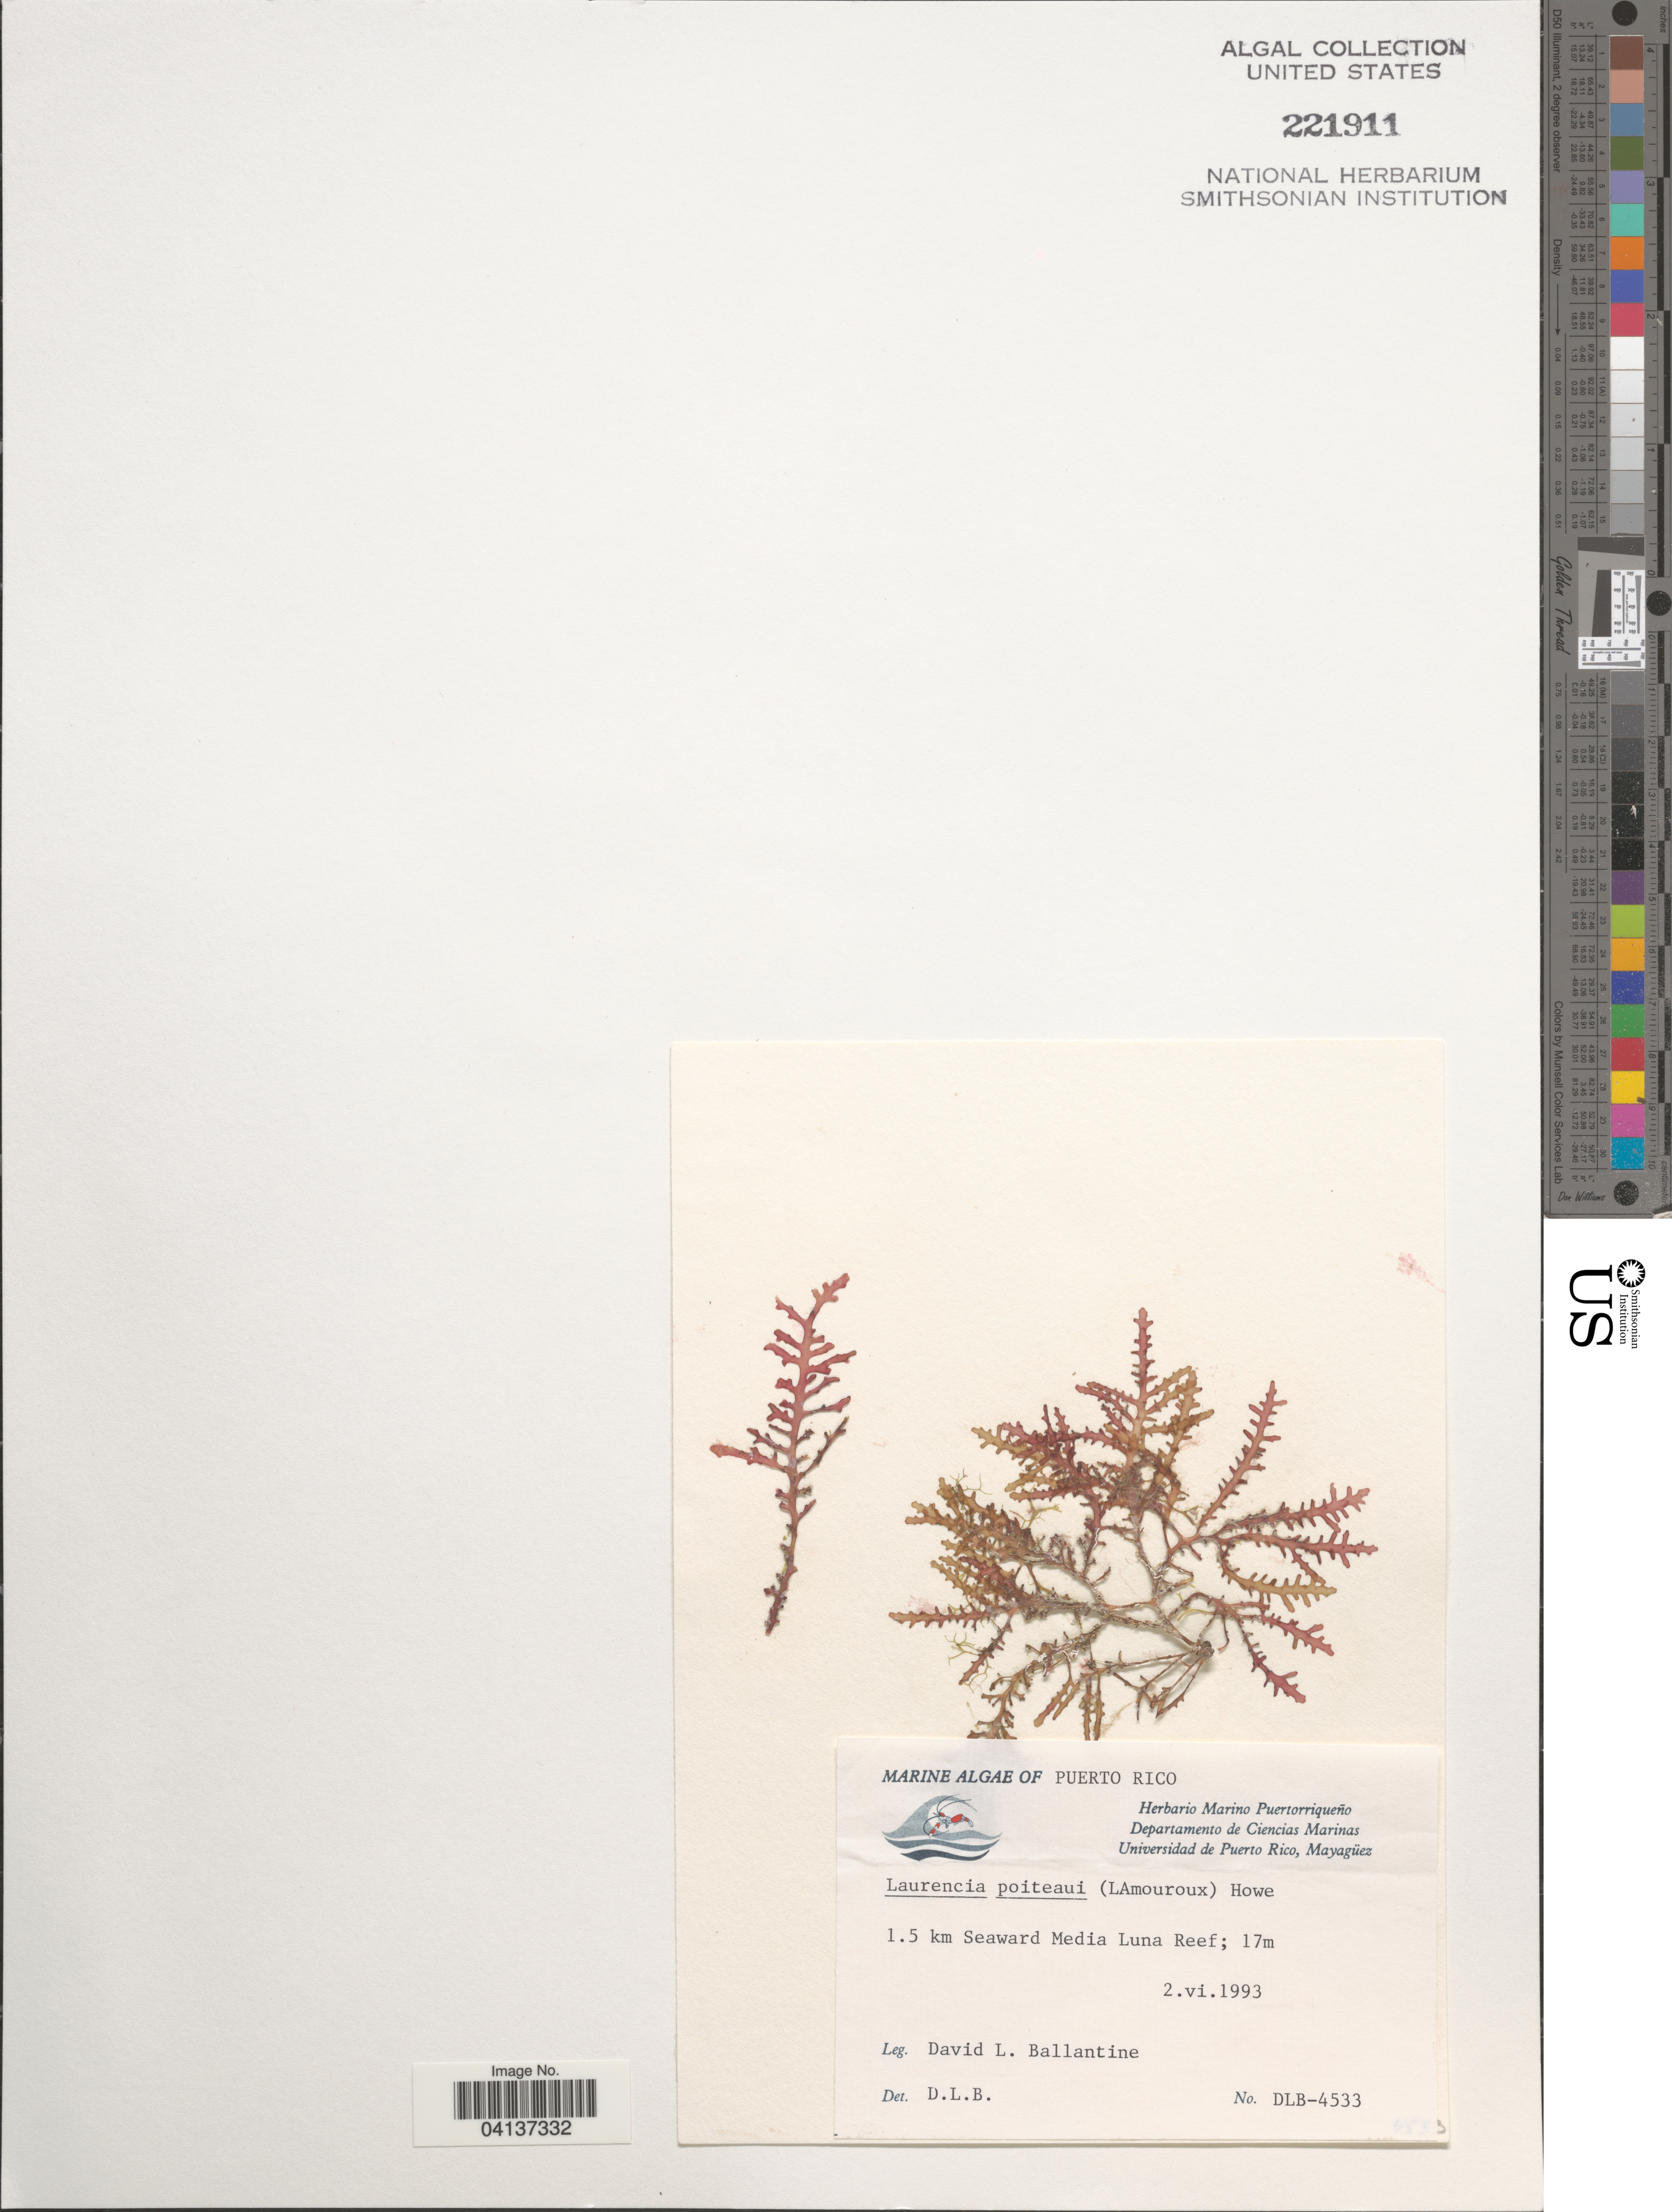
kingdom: Plantae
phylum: Rhodophyta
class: Florideophyceae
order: Ceramiales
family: Rhodomelaceae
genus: Laurencia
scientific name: Laurencia poiteaui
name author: (J.V.Lamouroux) M. Howe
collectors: D.L. Ballantine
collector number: DLB-4533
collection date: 1993-06-02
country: Puerto Rico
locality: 1.5 km Seaward Media Luna Reef.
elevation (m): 17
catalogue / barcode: US 221911